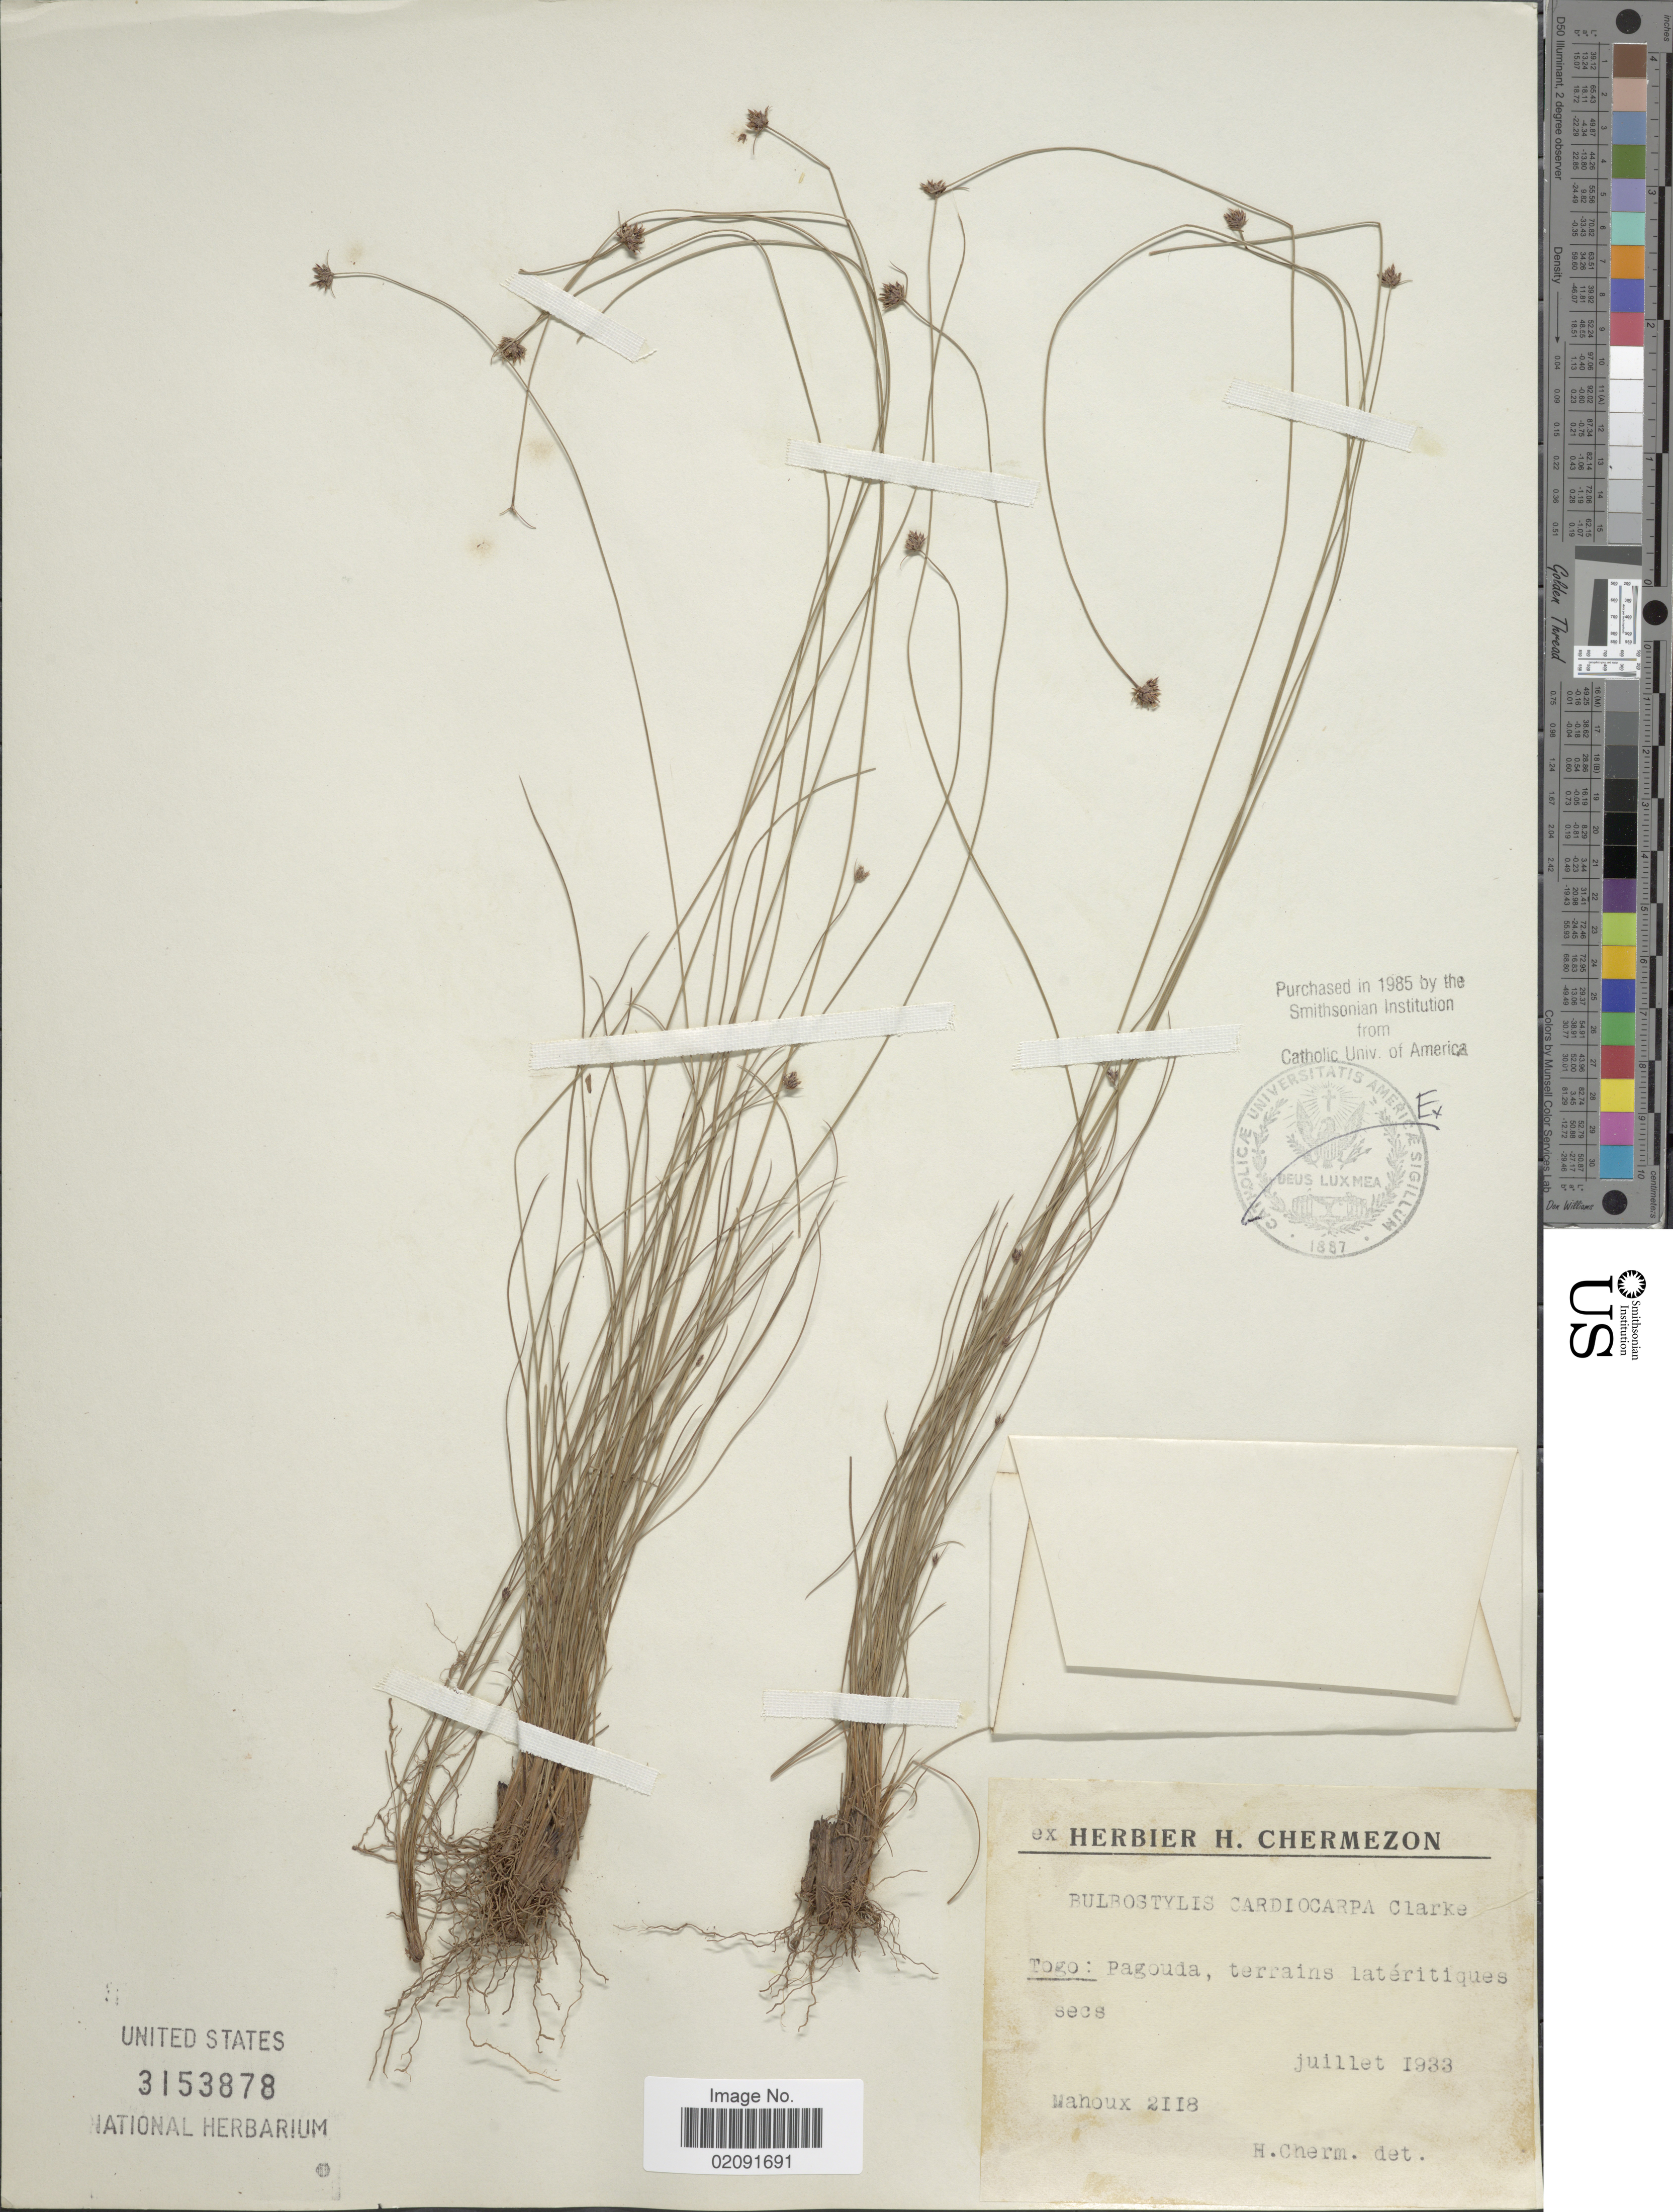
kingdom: Plantae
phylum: Tracheophyta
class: Liliopsida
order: Poales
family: Cyperaceae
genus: Bulbostylis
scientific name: Bulbostylis filamentosa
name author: (Vahl) C.B. Clarke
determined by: Strong, Mark T., (BOT), Smithsonian Institution - National Museum of Natural History (UNITED STATES)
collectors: P. Mahoux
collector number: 2118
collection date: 1933-07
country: Togo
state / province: Kara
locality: Pagouda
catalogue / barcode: US 3153878